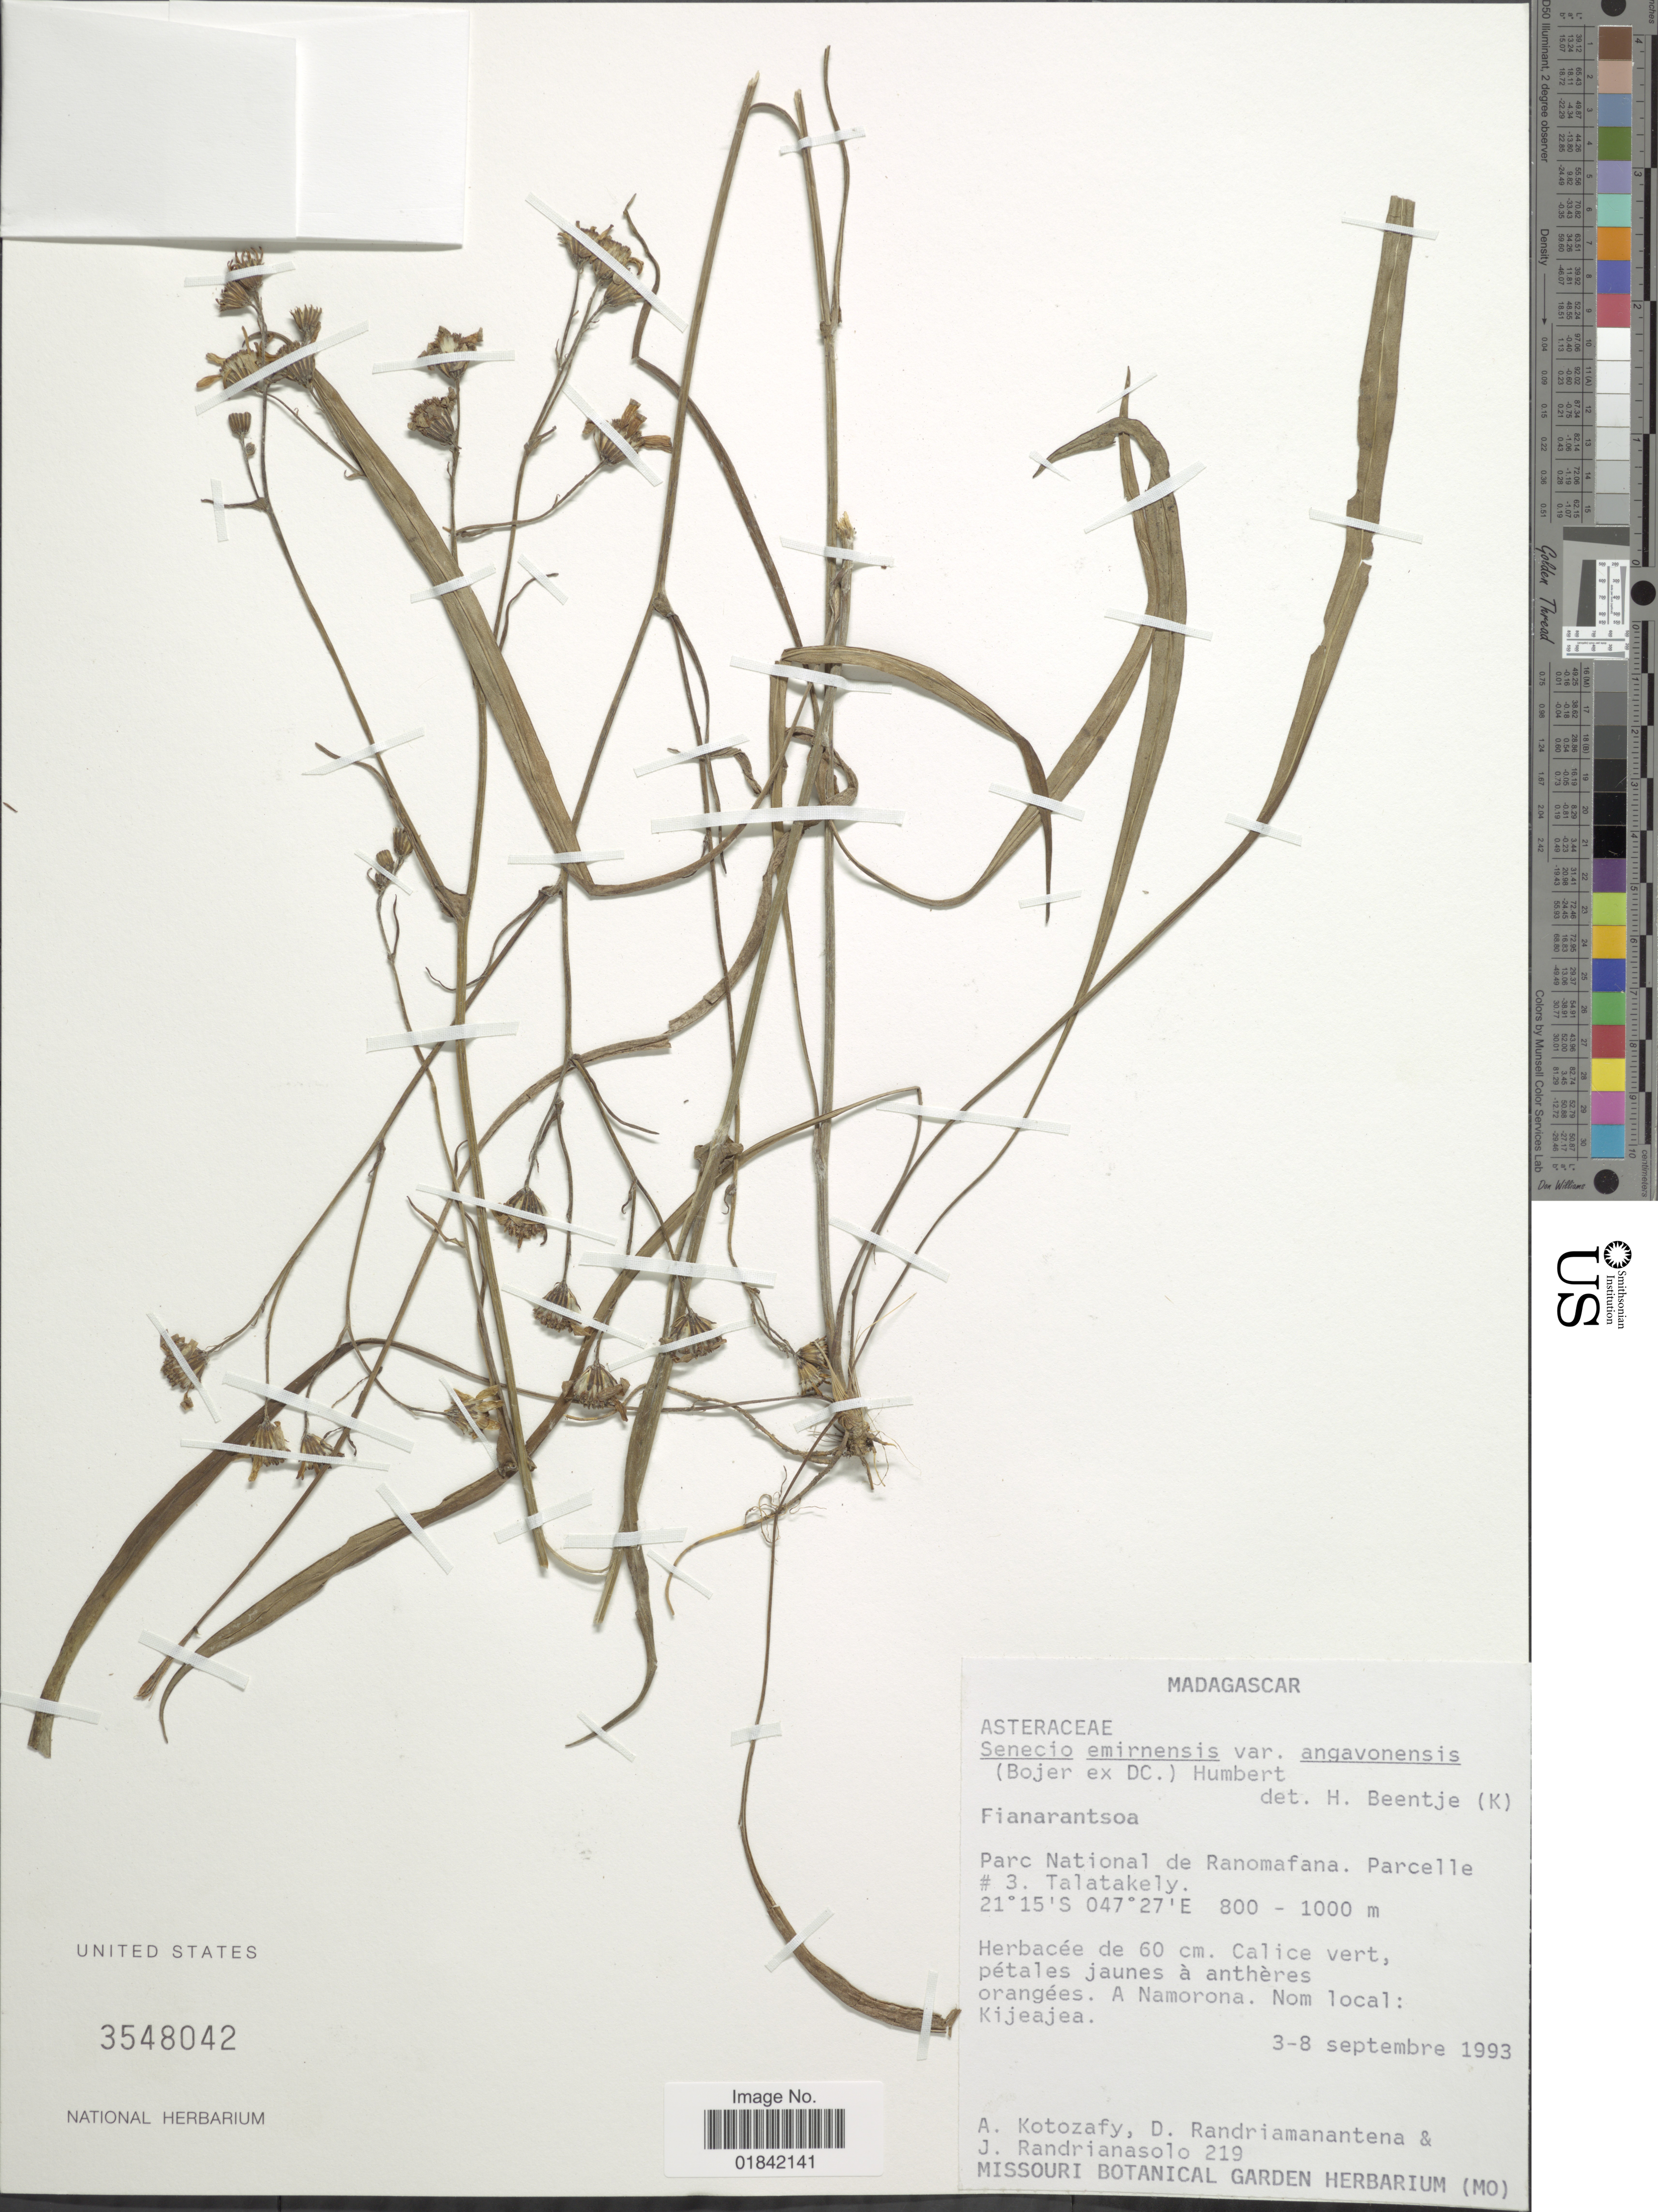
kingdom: Plantae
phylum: Tracheophyta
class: Magnoliopsida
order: Asterales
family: Asteraceae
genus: Senecio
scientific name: Senecio emirnensis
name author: DC.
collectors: A. Kotozafy, D. Randriamantena & J. Randrianasolo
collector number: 219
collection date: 1993-09-03/1993-09-08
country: Madagascar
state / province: Vatovavy Fitovinany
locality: Parc National de Ranomafana, Parcelle #3, Talatakely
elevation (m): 800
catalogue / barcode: US 3548042